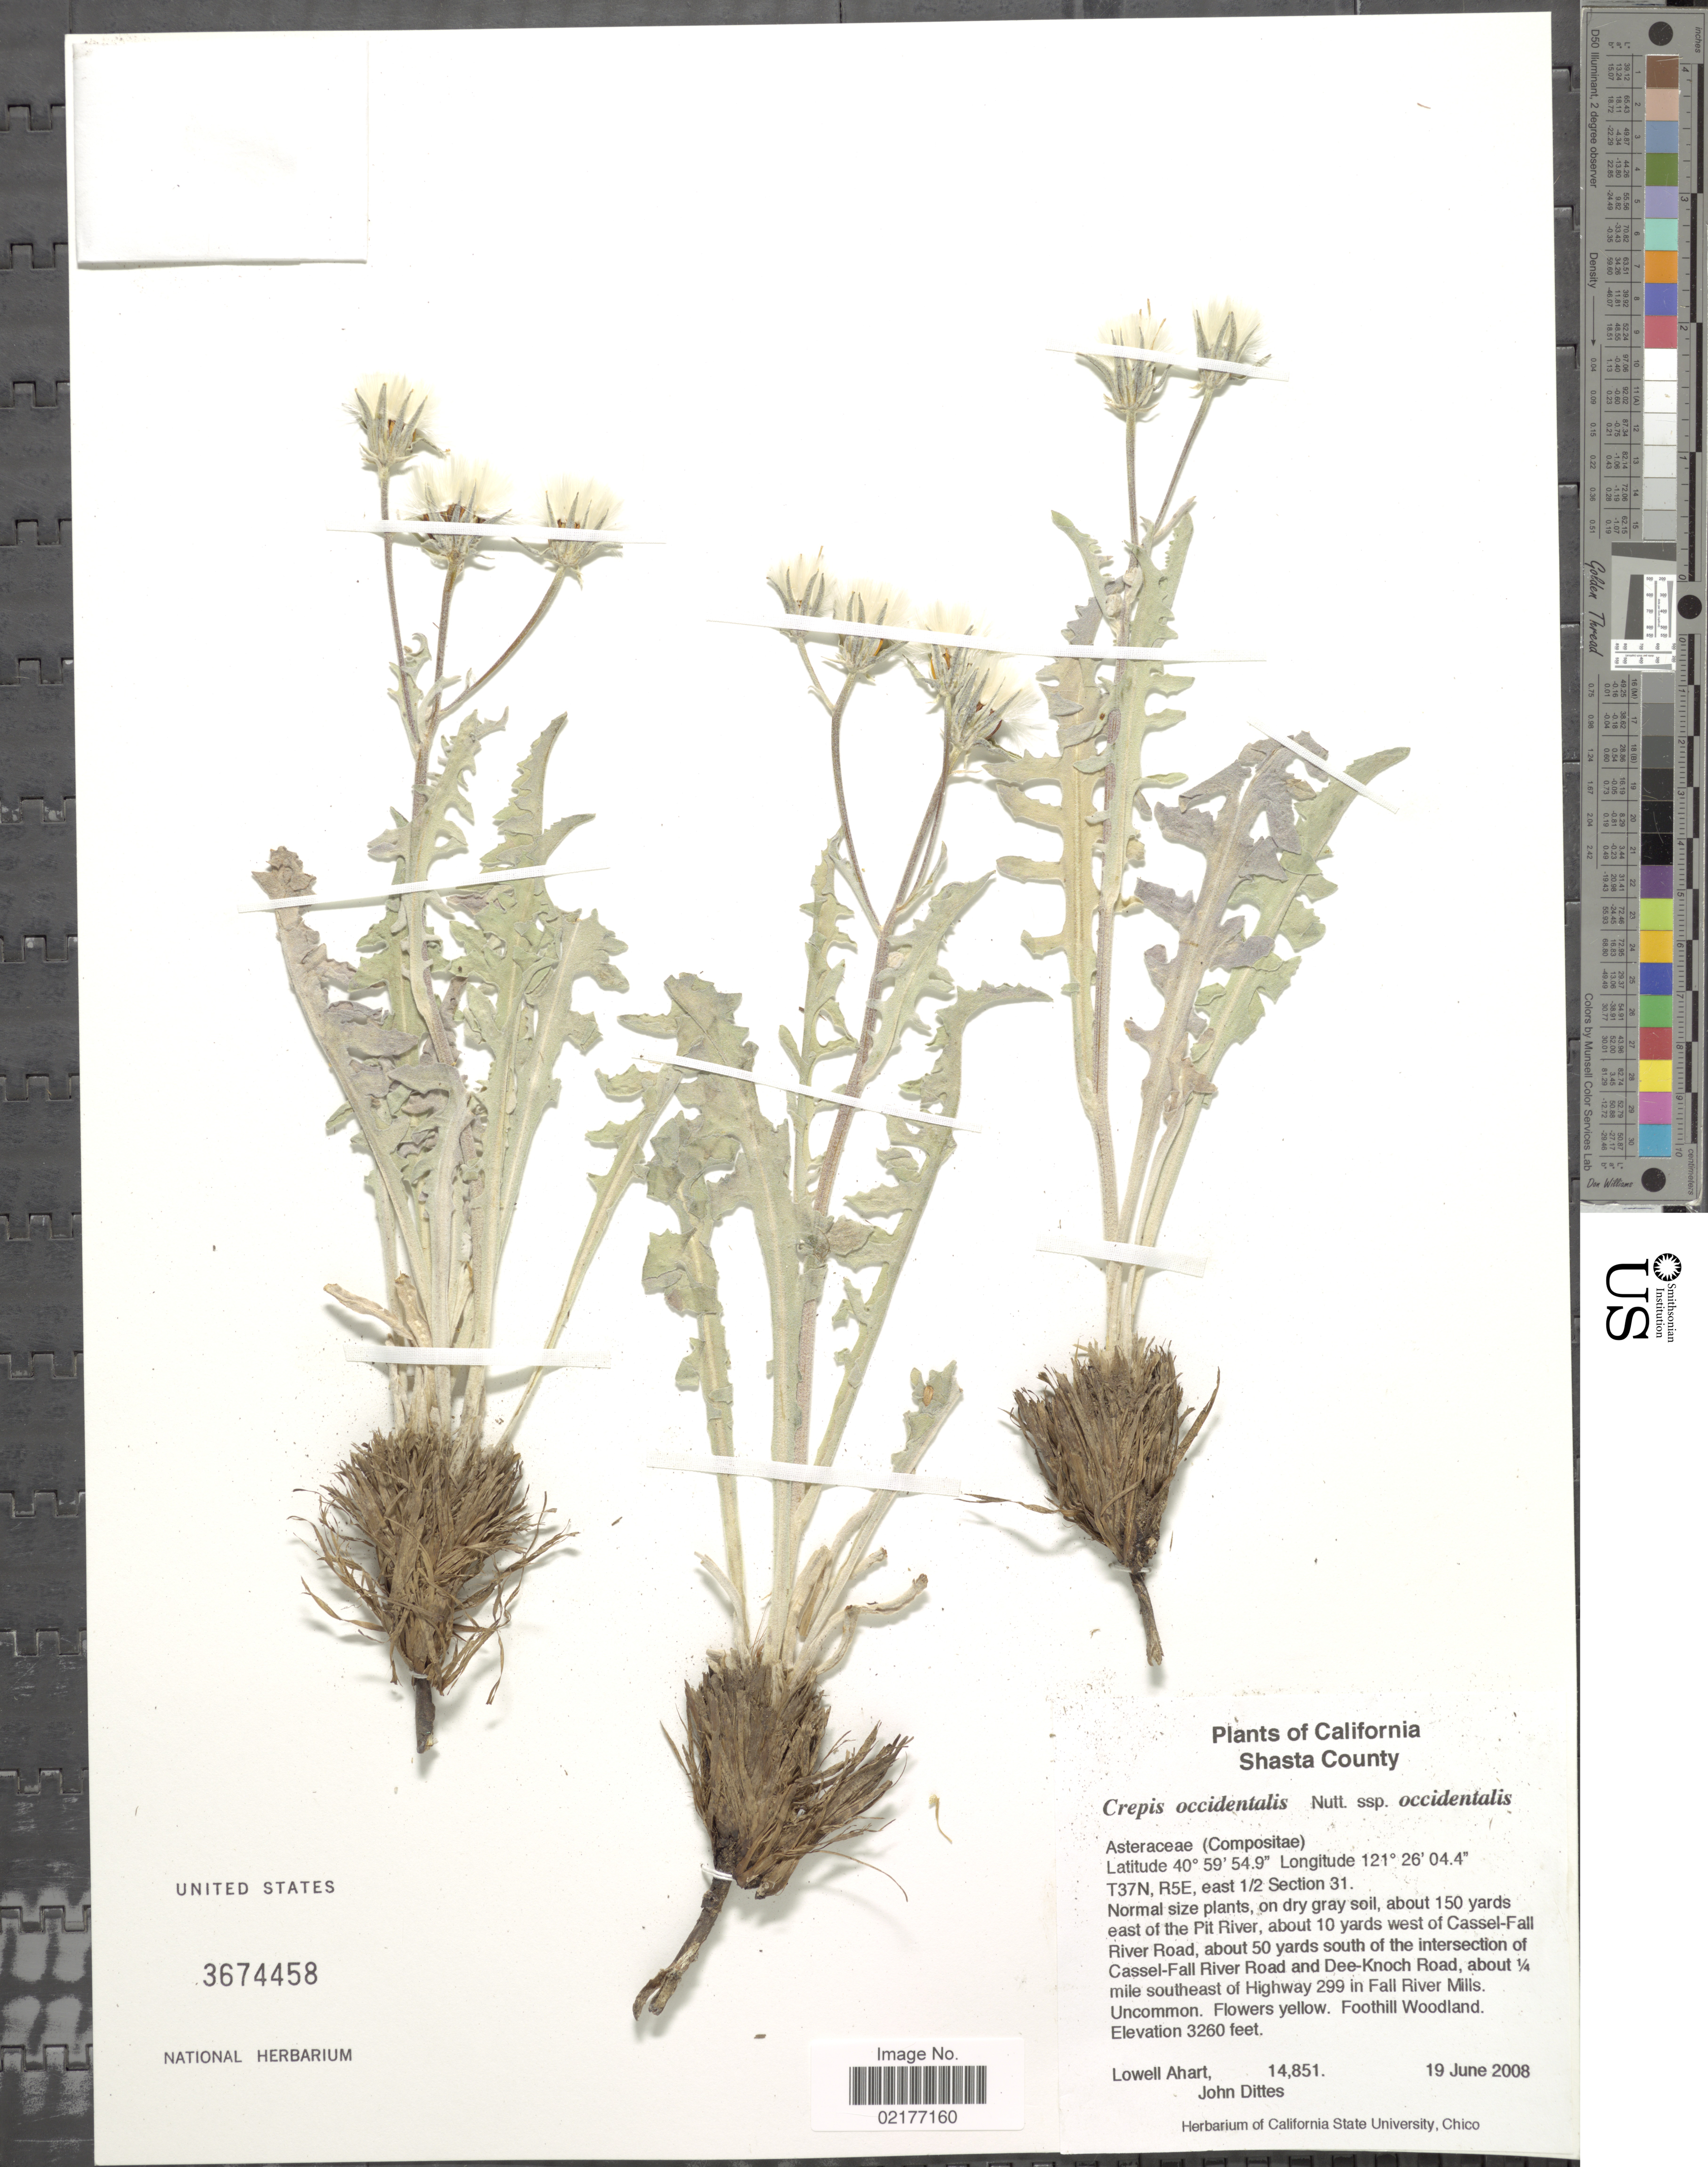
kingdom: Plantae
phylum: Tracheophyta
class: Magnoliopsida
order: Asterales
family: Asteraceae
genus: Crepis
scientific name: Crepis occidentalis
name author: Nutt.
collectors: L. Ahart & J. Dittes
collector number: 14851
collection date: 2008-06-19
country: United States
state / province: California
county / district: Shasta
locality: Shasta County, T37N, R5E, east ½ Section 31, about 150 yards east of the Pit River, about 10 yards west of Cassel-Fall River Road, about 50 yards south of the intersection of Cassel-Fall River Road and Dee-Knoch Road, about ¼ mile southeast of Highway 299 in Fall River Mills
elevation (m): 994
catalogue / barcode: US 3674458